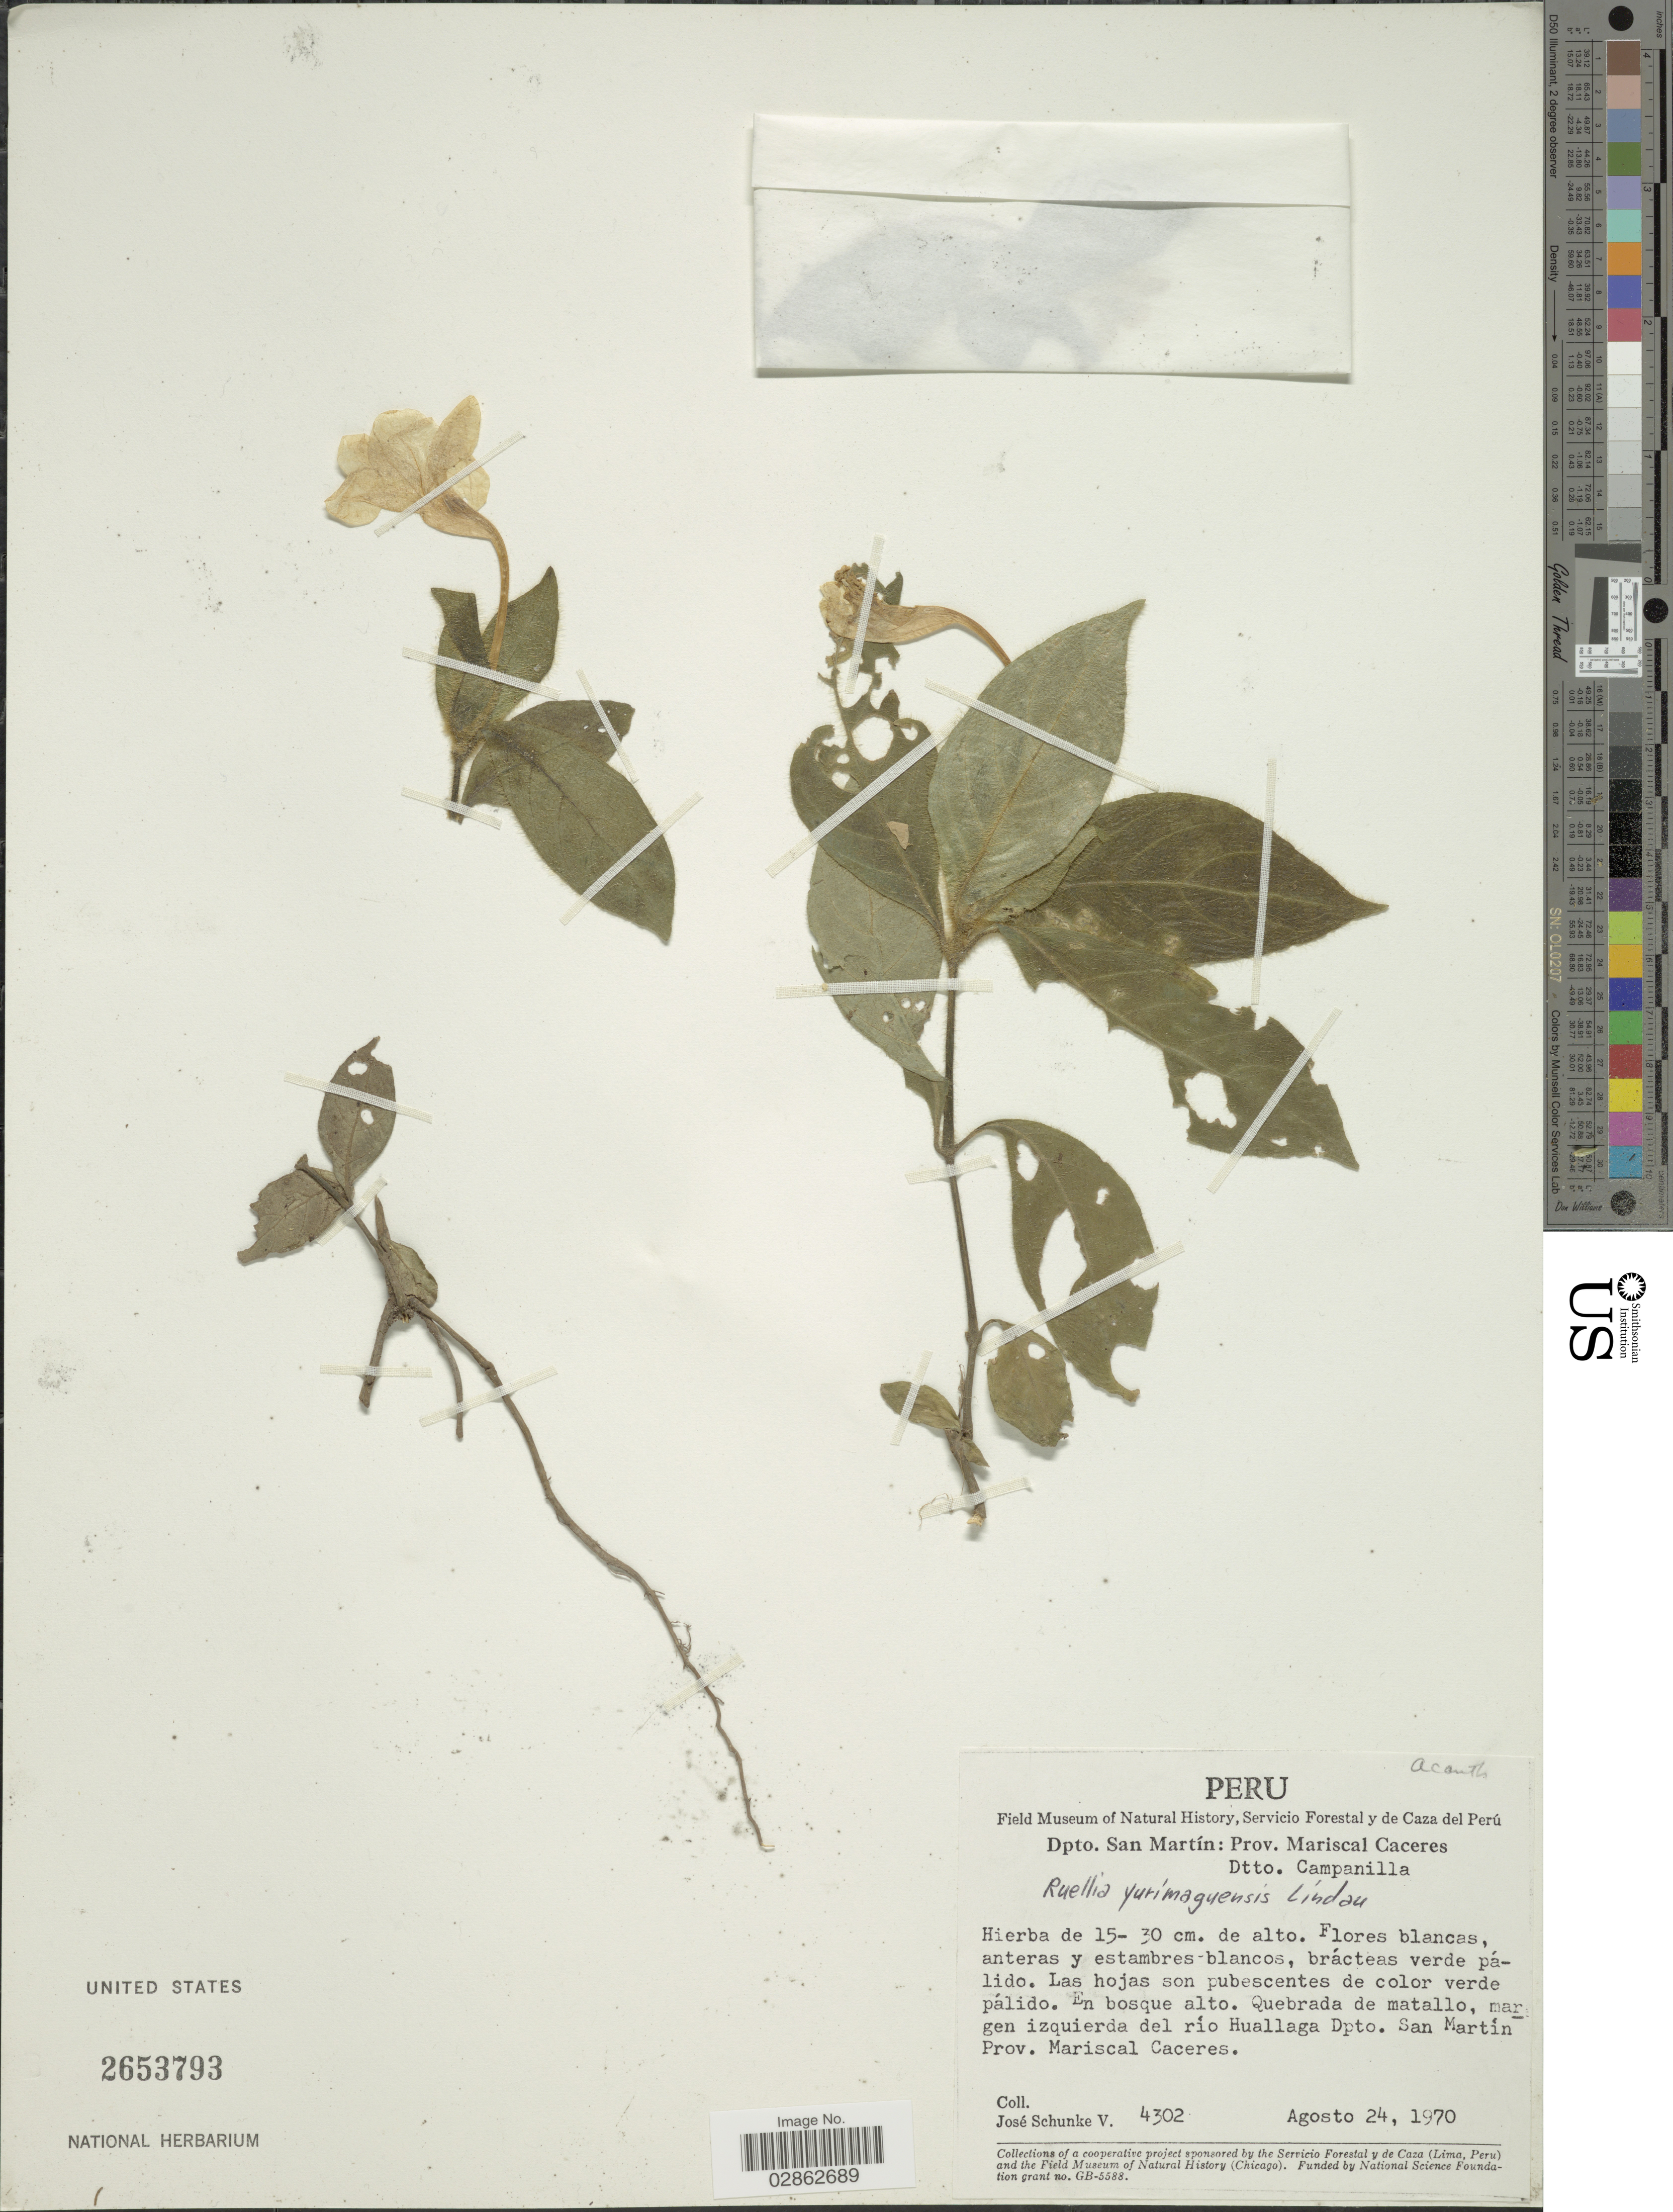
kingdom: Plantae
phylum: Tracheophyta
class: Magnoliopsida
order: Lamiales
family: Acanthaceae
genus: Ruellia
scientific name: Ruellia yurimaguensis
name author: Lindau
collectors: J. Schunke Vigo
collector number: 4302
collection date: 1970-08-24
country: Peru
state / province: San Martín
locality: Dpto. San Martín: Prov. Mariscal Caceres. Dtto. Campanilla. Quebrada de matallo, margen izquierda del río Huallaga Dpto. San Martín. Prov. Mariscal Caceres.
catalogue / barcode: US 2653793